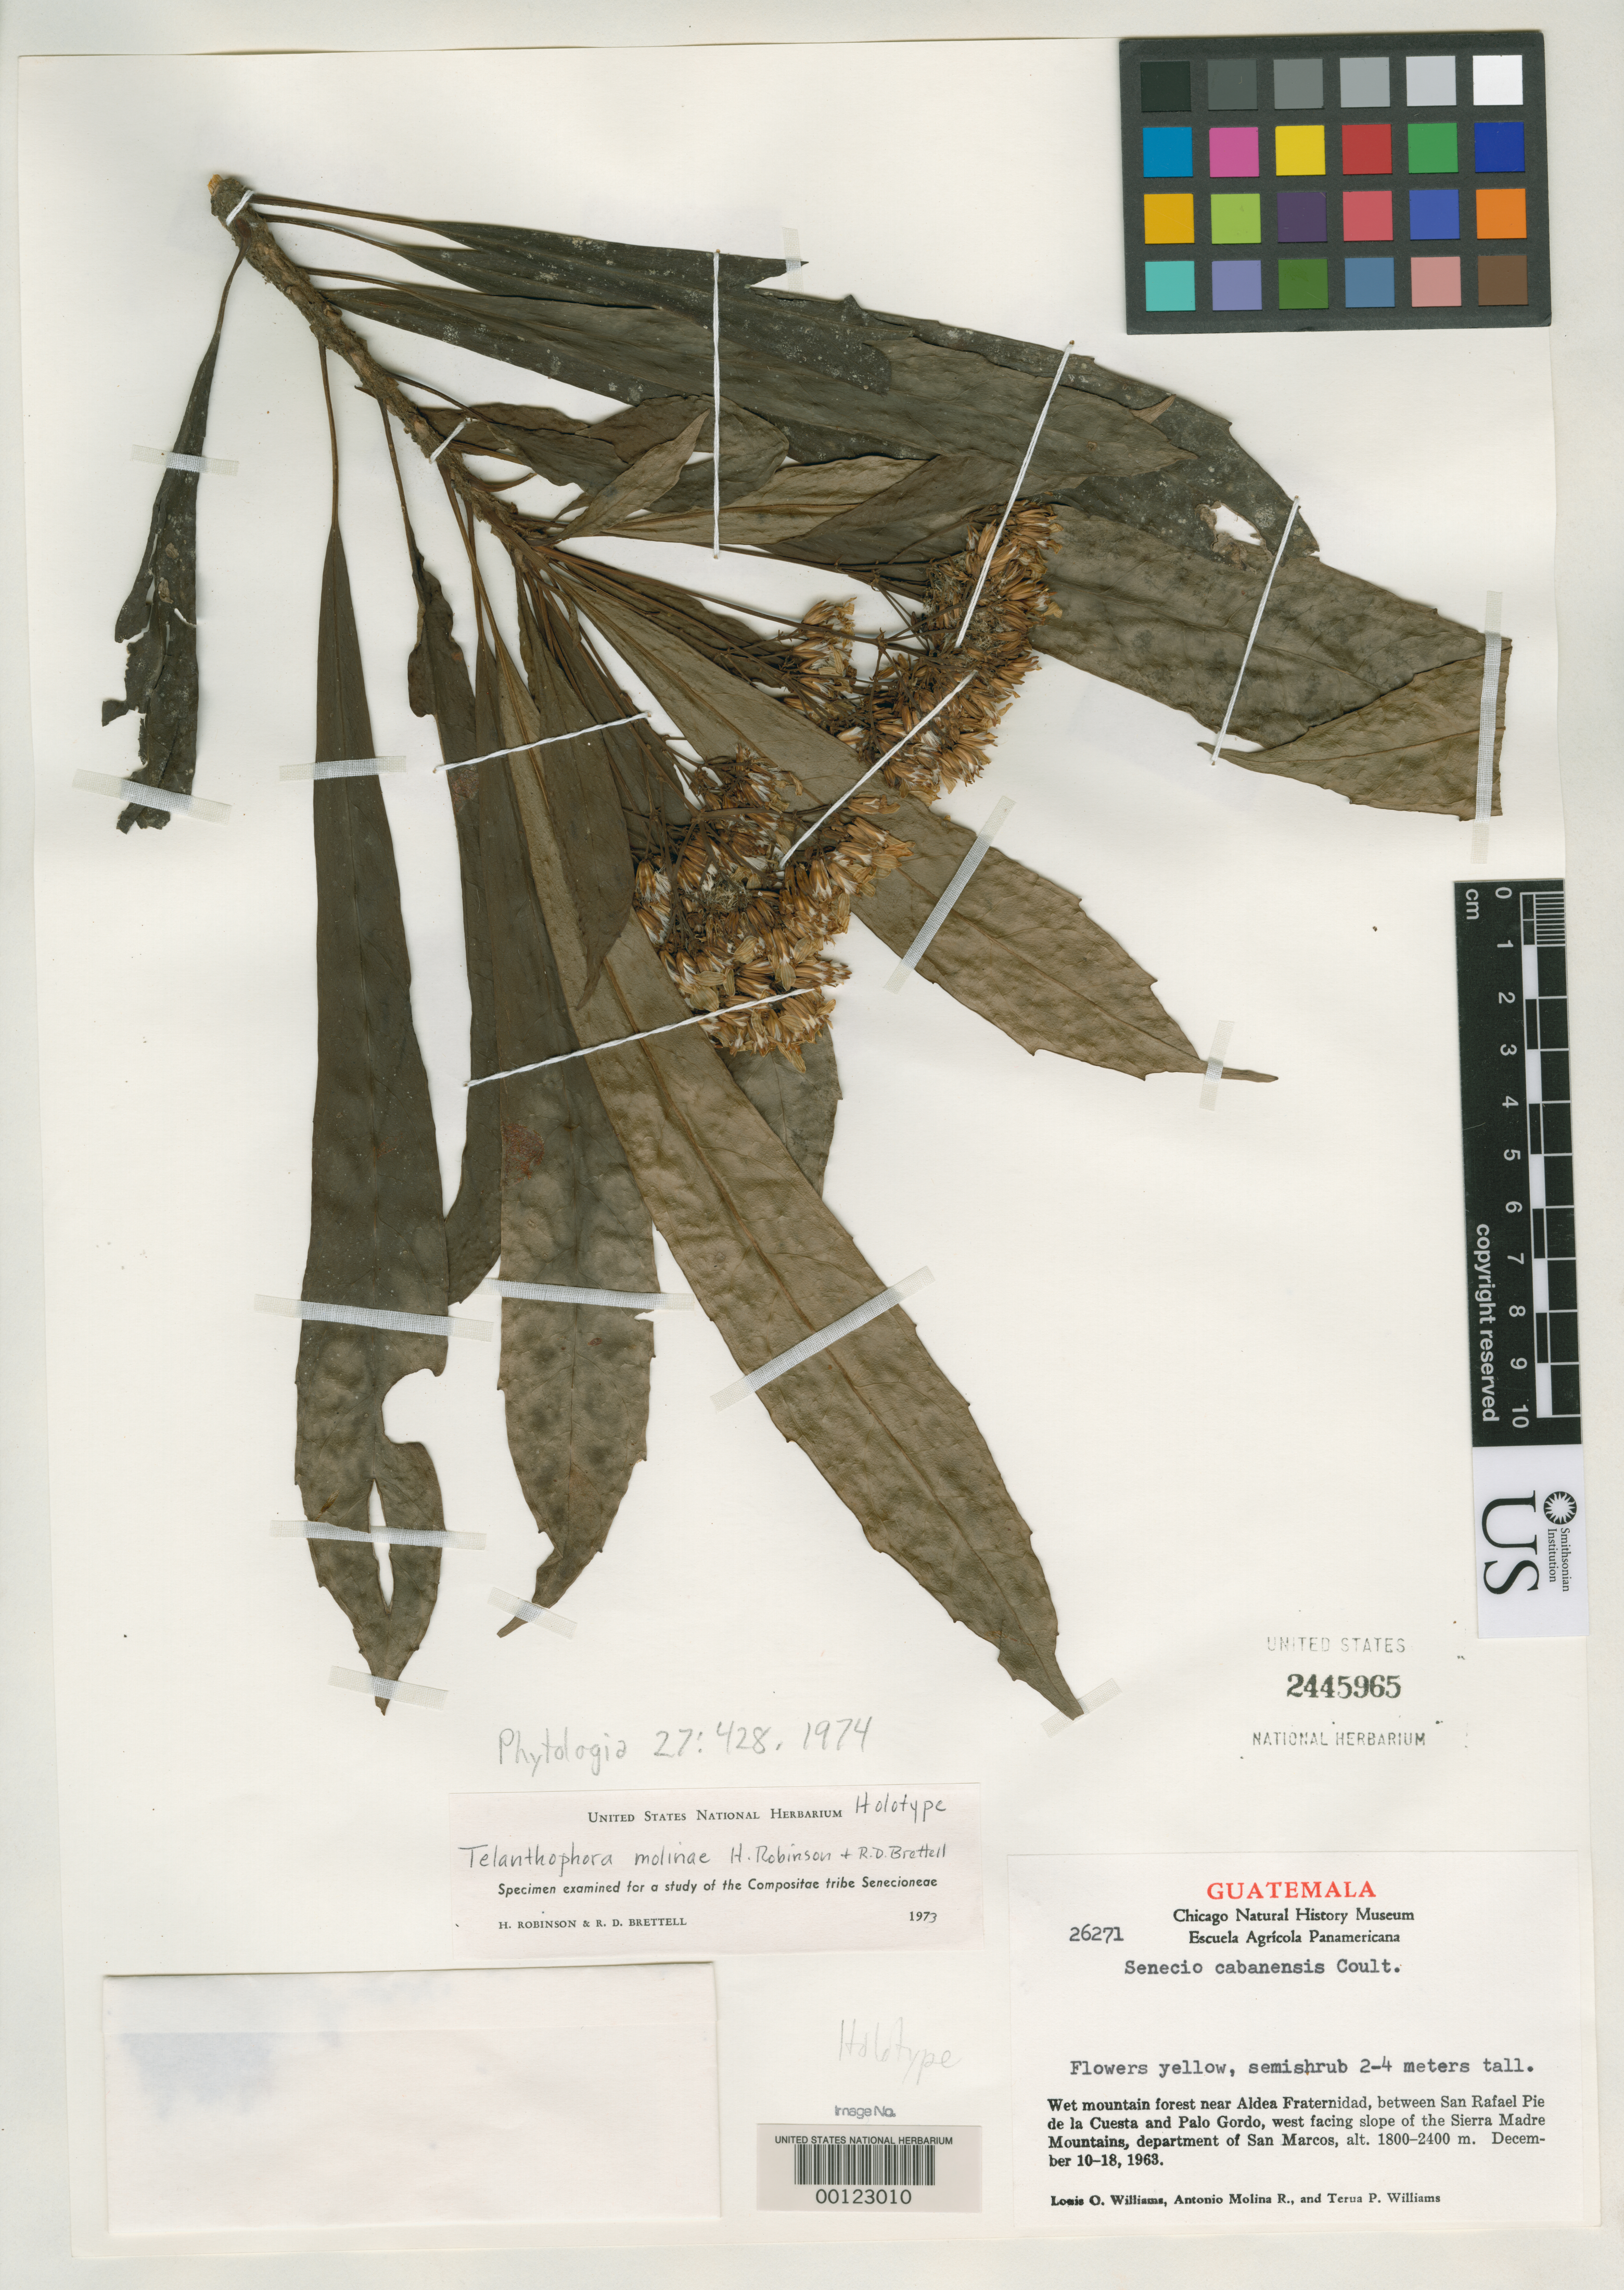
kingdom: Plantae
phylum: Tracheophyta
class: Magnoliopsida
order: Asterales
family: Asteraceae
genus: Telanthophora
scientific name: Telanthophora molinae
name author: H. Rob. & Brettell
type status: Holotype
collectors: L. O. Williams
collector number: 26271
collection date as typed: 10 Dec 1963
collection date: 1963-12-10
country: Guatemala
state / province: San Marcos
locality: The Sierra Madres, near Aldea Fraternidad, between San Rafael Pie de La Cuesta and Palo Gordo.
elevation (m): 1800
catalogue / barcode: US 2445965